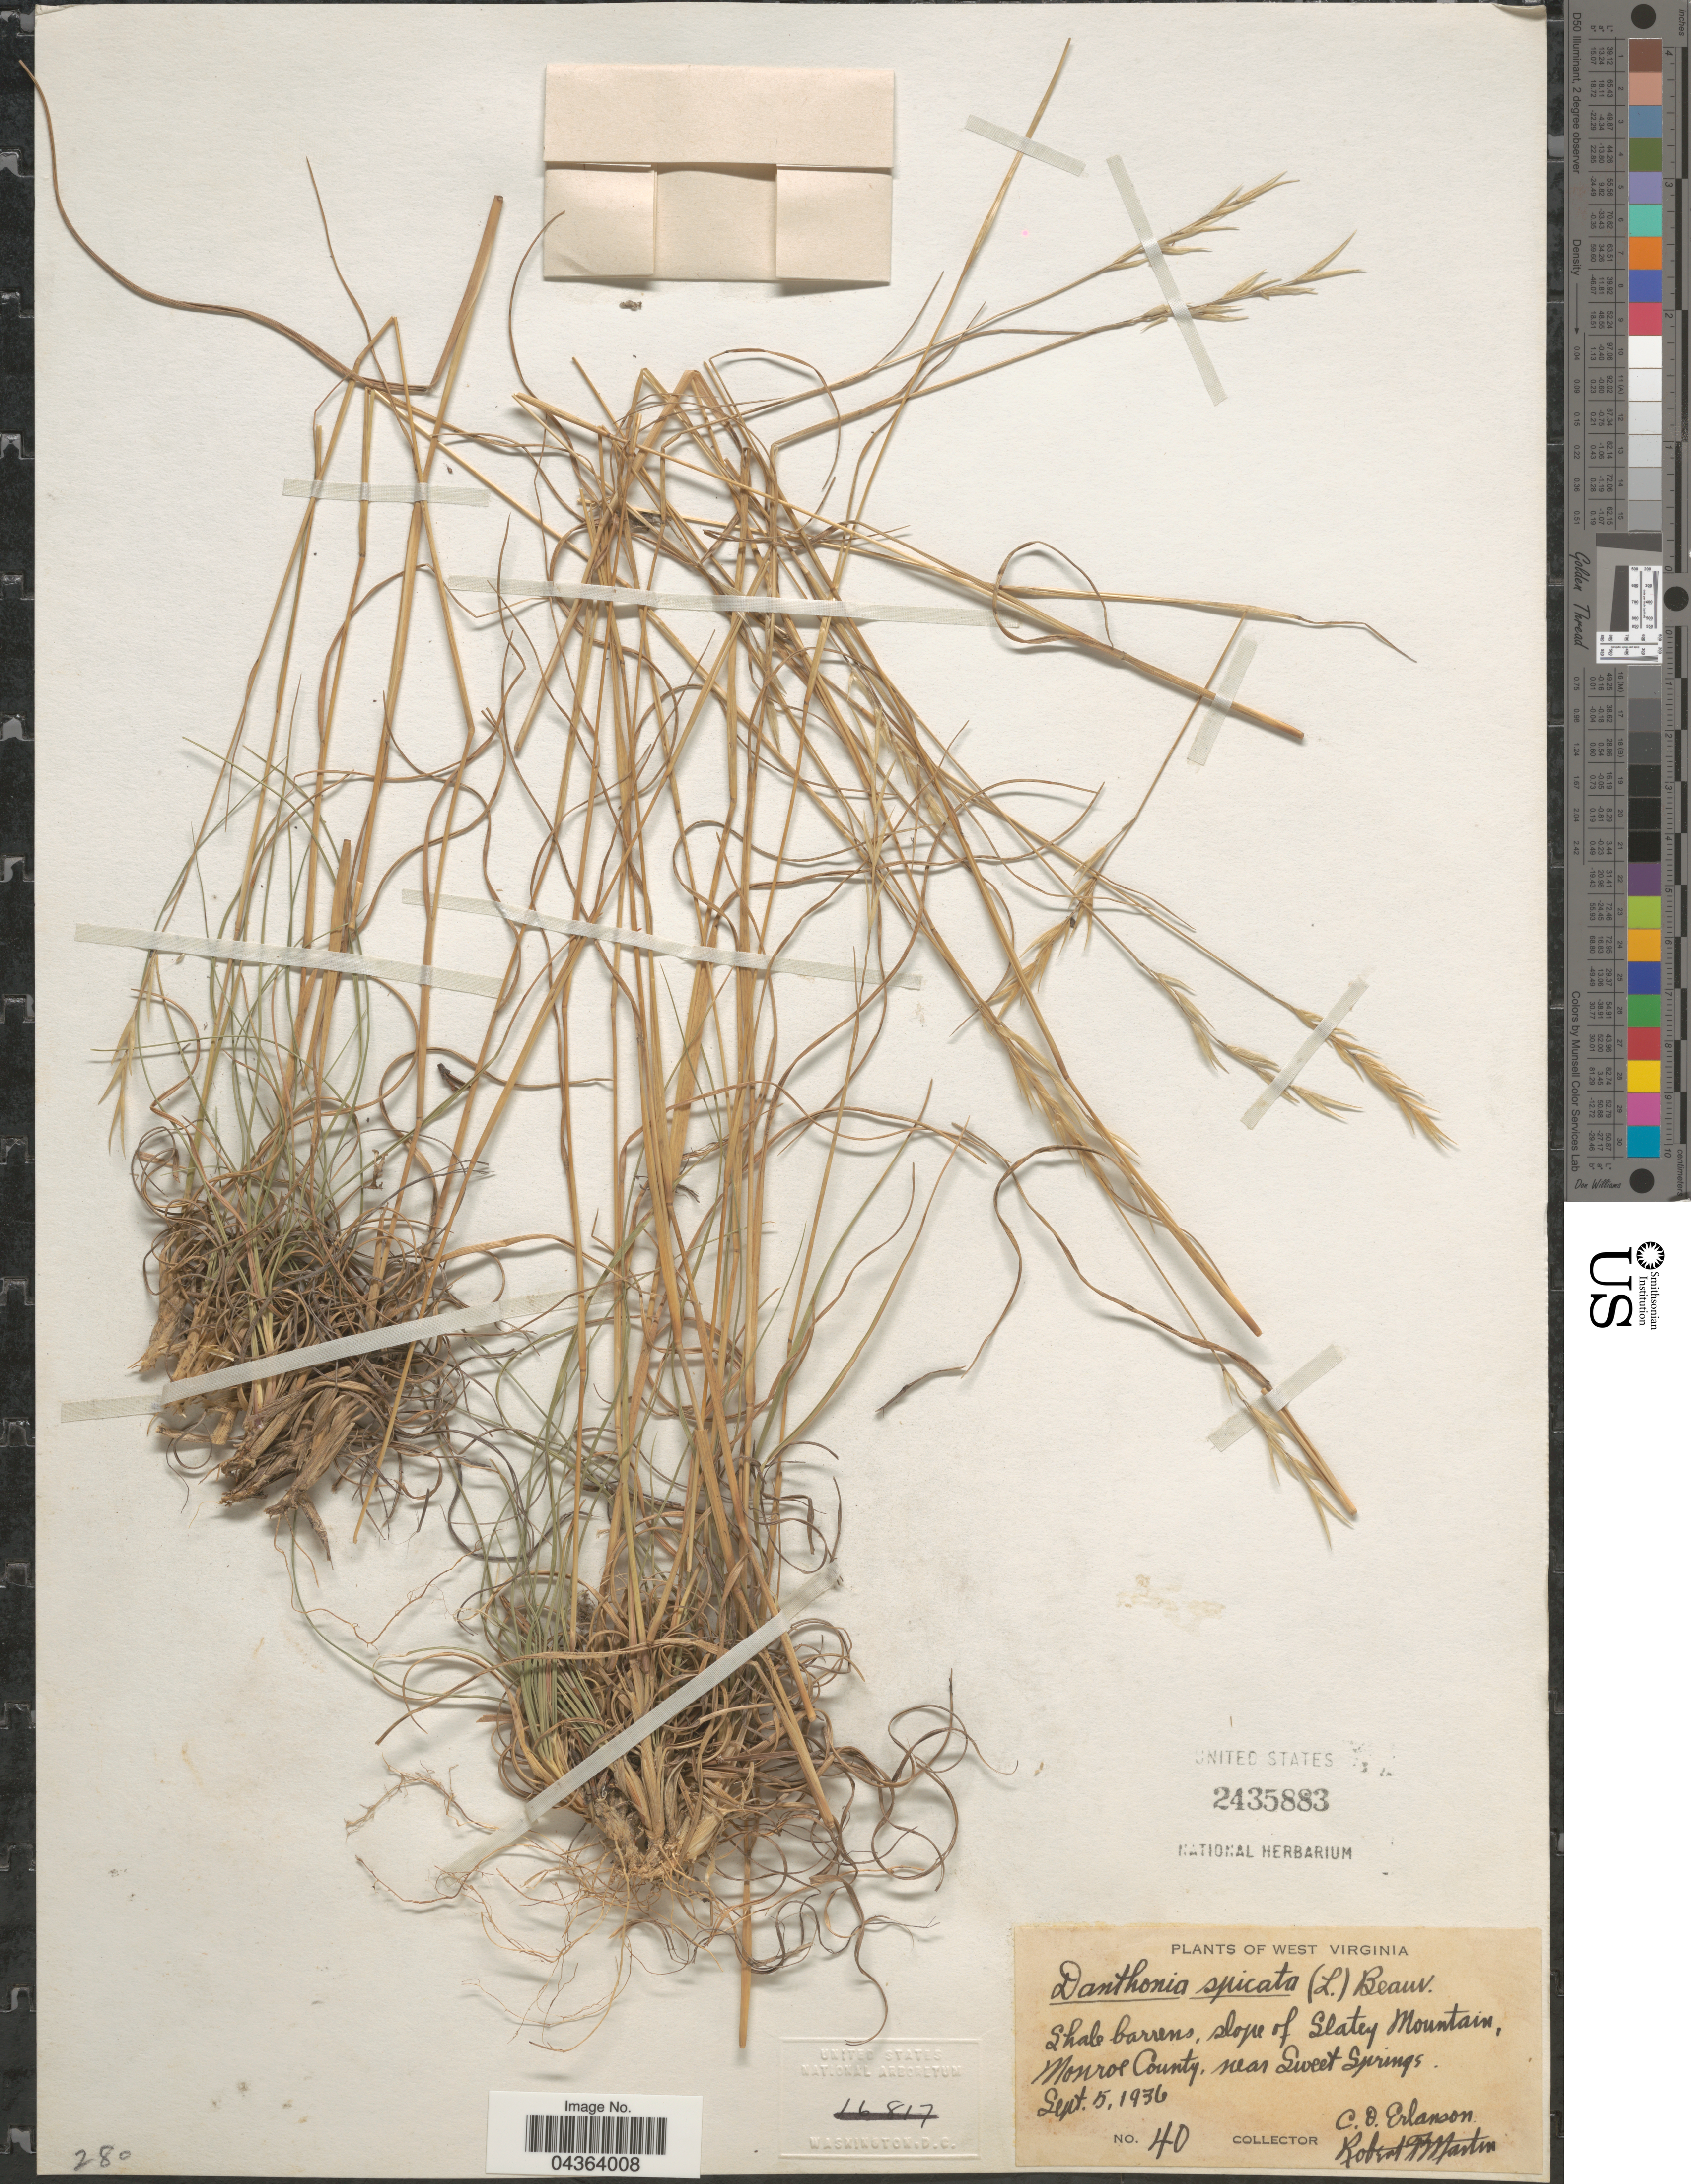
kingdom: Plantae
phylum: Tracheophyta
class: Liliopsida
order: Poales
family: Poaceae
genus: Danthonia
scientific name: Danthonia spicata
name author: (L.) P. Beauv. ex Roem. & Schult.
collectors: C. O. Erlanson & R. F. Martin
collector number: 40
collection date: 1936-09-05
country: United States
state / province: West Virginia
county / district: Monroe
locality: Shale barrens, slope of Slatey Mountain, Monroe County, near Sweet Springs.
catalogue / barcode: US 2435883